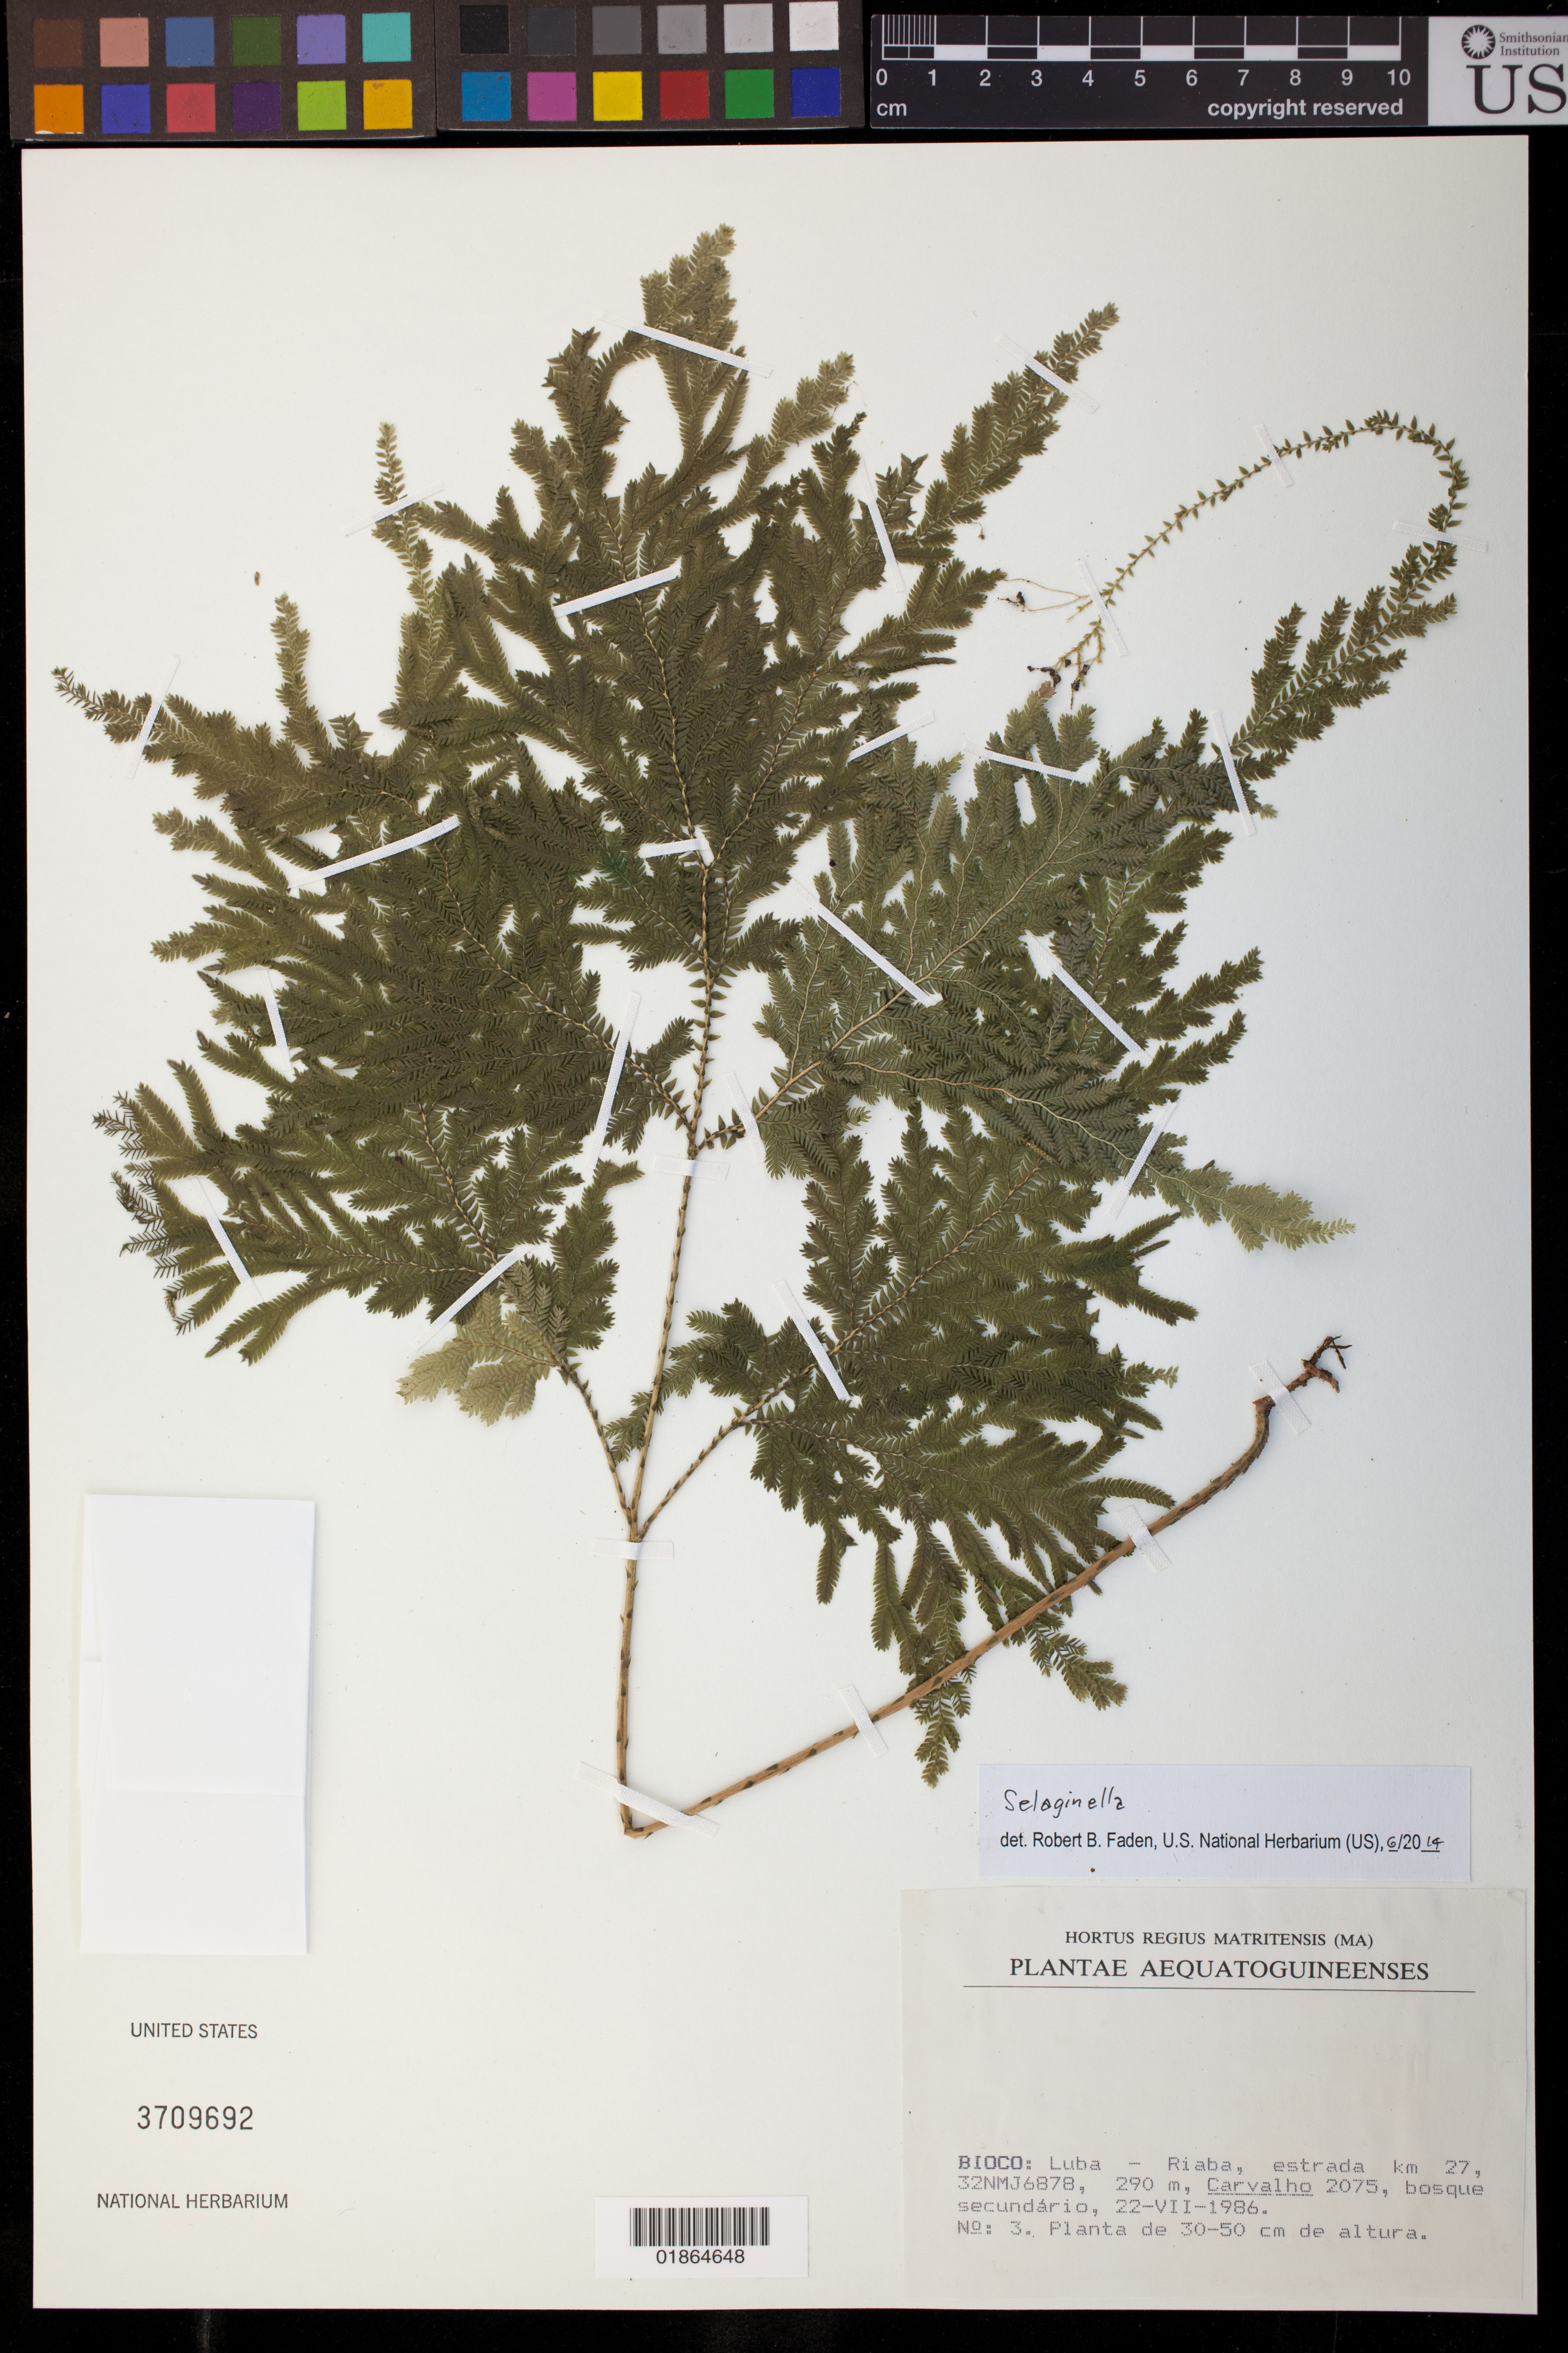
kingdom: Plantae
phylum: Tracheophyta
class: Lycopodiopsida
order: Selaginellales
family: Selaginellaceae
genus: Selaginella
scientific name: Selaginella sp.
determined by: Faden, Robert B., (US), Smithsonian Institution - National Museum of Natural History (UNITED STATES)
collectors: Carvalho, --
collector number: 2075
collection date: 1986-07-22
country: Equatorial Guinea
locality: Bioco: Luba- Riaba, estrada 27 km, 32NMJ6878.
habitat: Bosque secundario.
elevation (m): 290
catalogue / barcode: US 3709692